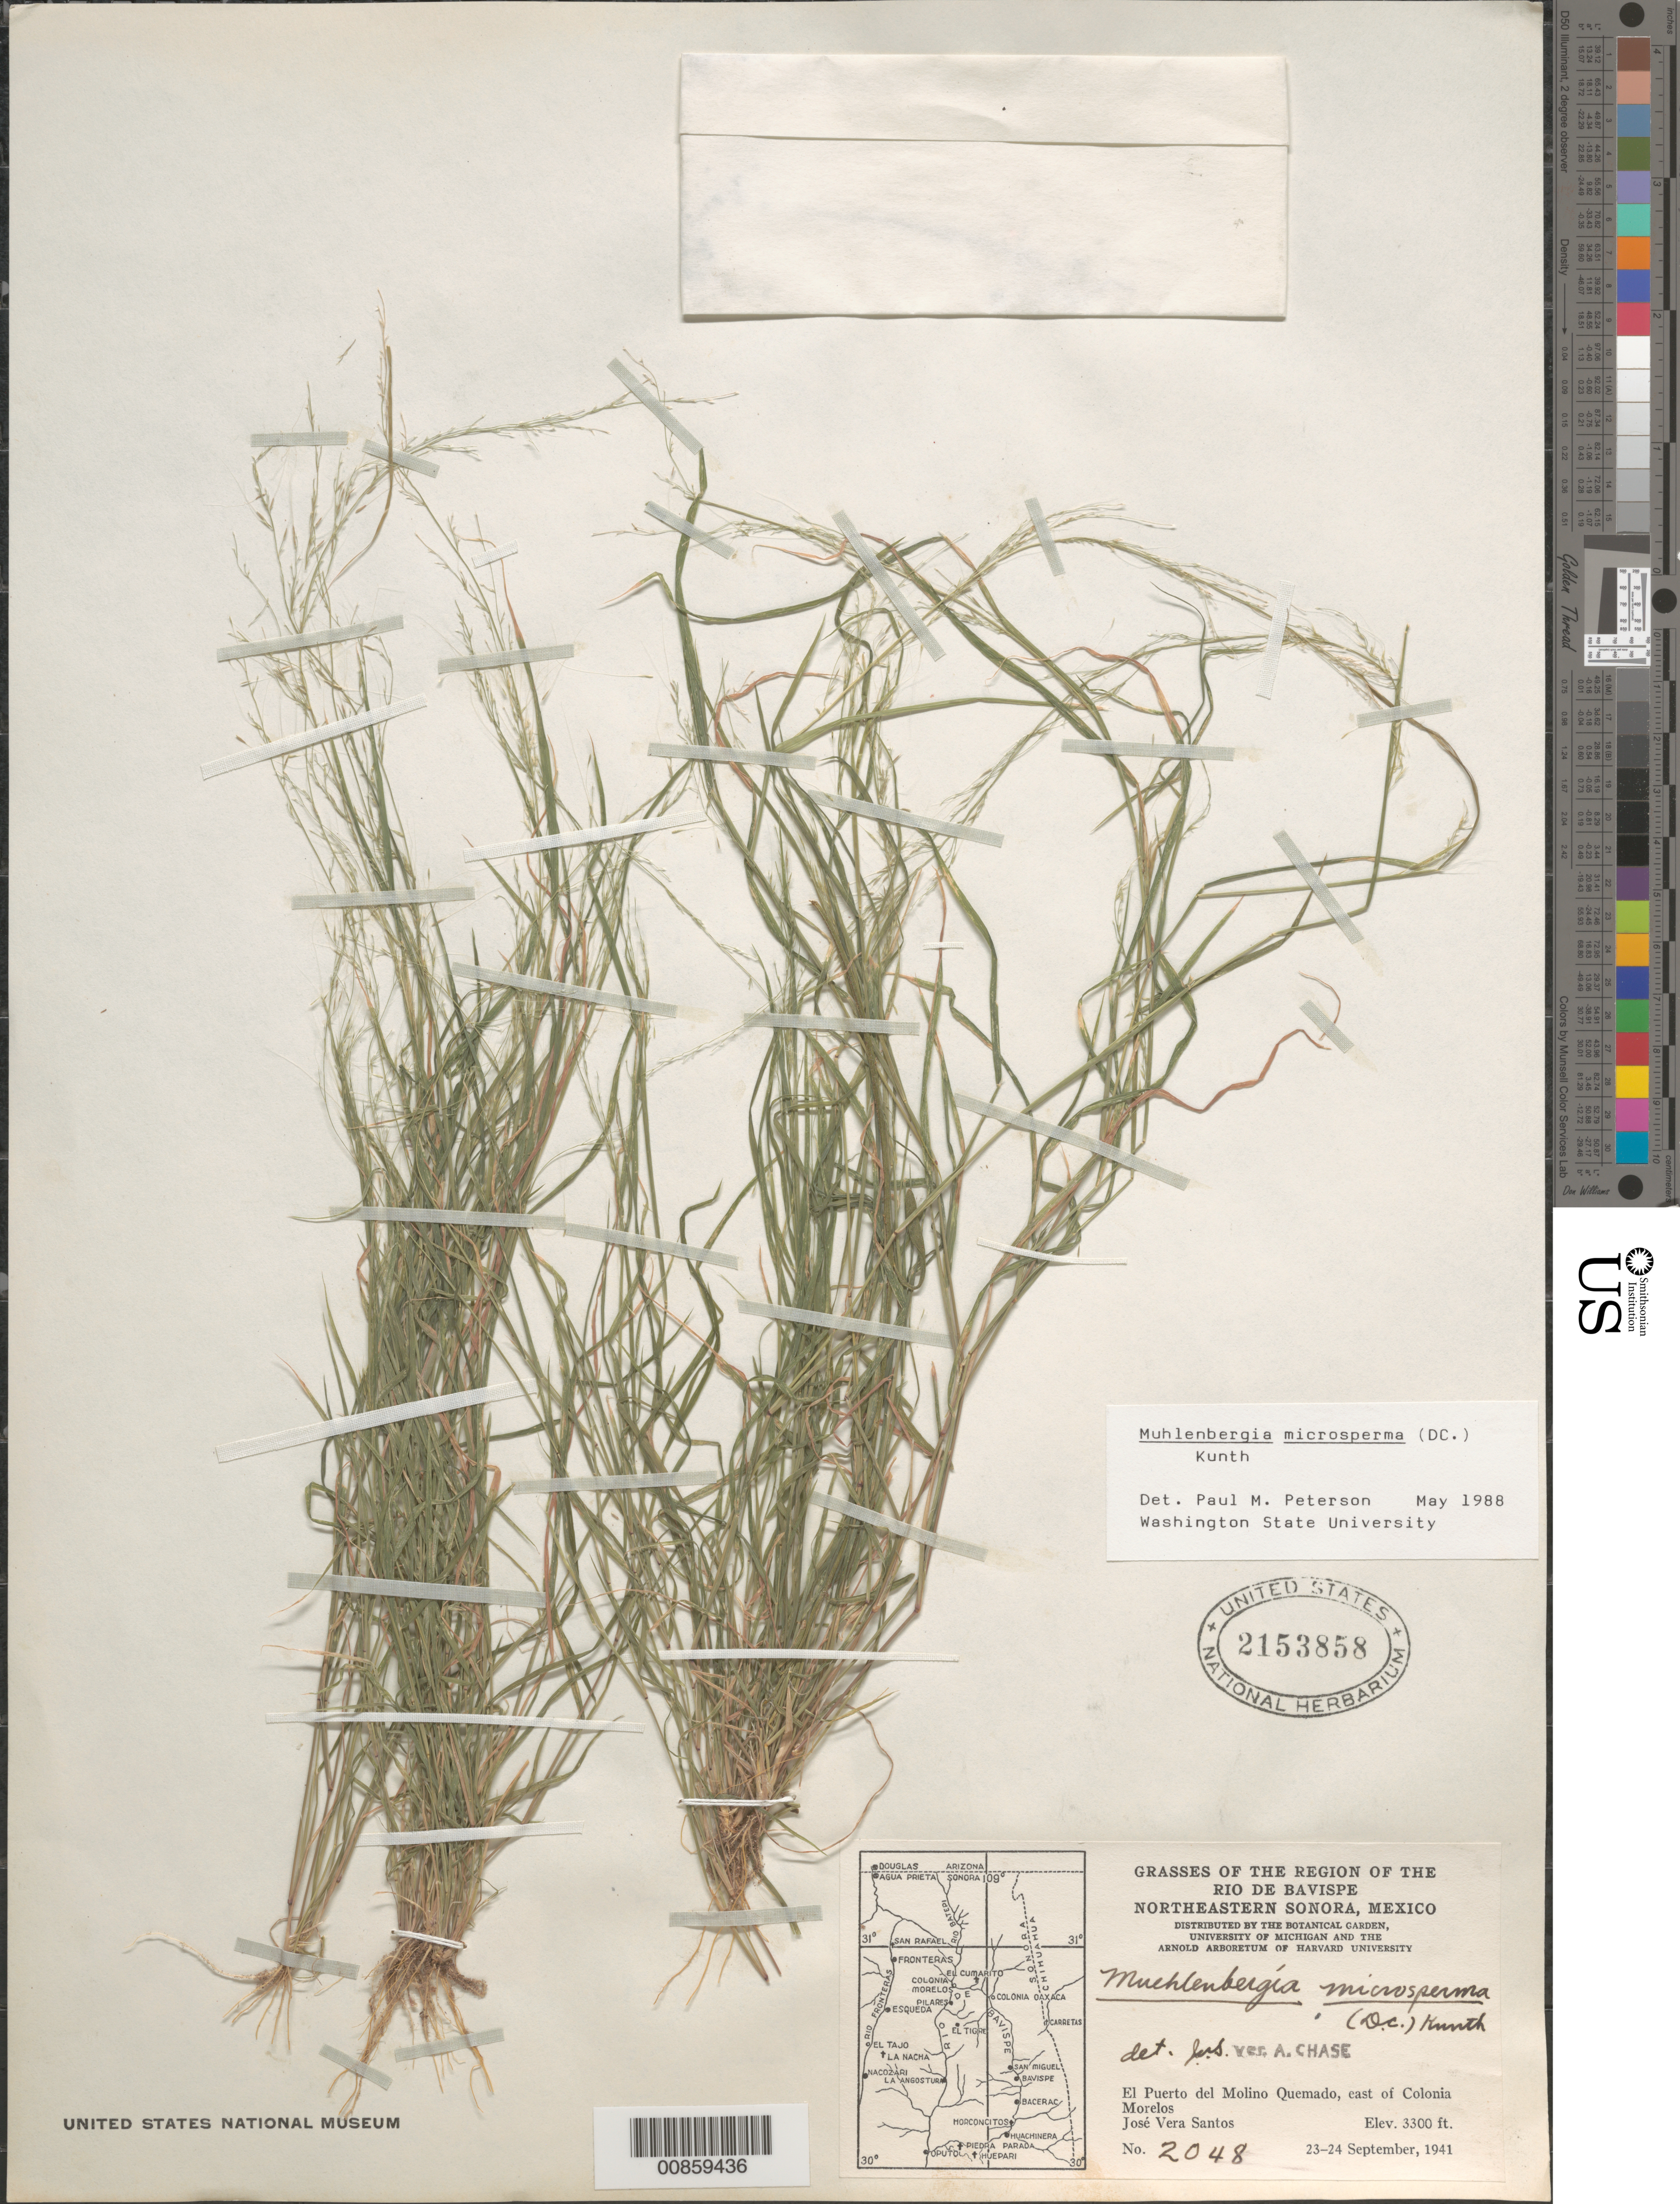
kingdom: Plantae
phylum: Tracheophyta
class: Liliopsida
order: Poales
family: Poaceae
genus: Muhlenbergia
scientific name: Muhlenbergia microsperma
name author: (DC.) Kunth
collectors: J. Vera Santos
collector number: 2048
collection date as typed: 23 Sep 1941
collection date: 1941-09-23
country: Mexico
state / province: Sonora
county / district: Bavispe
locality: El Puerto del Molino Quemado, S of Colonia Morelos, mpio. Bavispe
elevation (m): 1006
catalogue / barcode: US 2153858